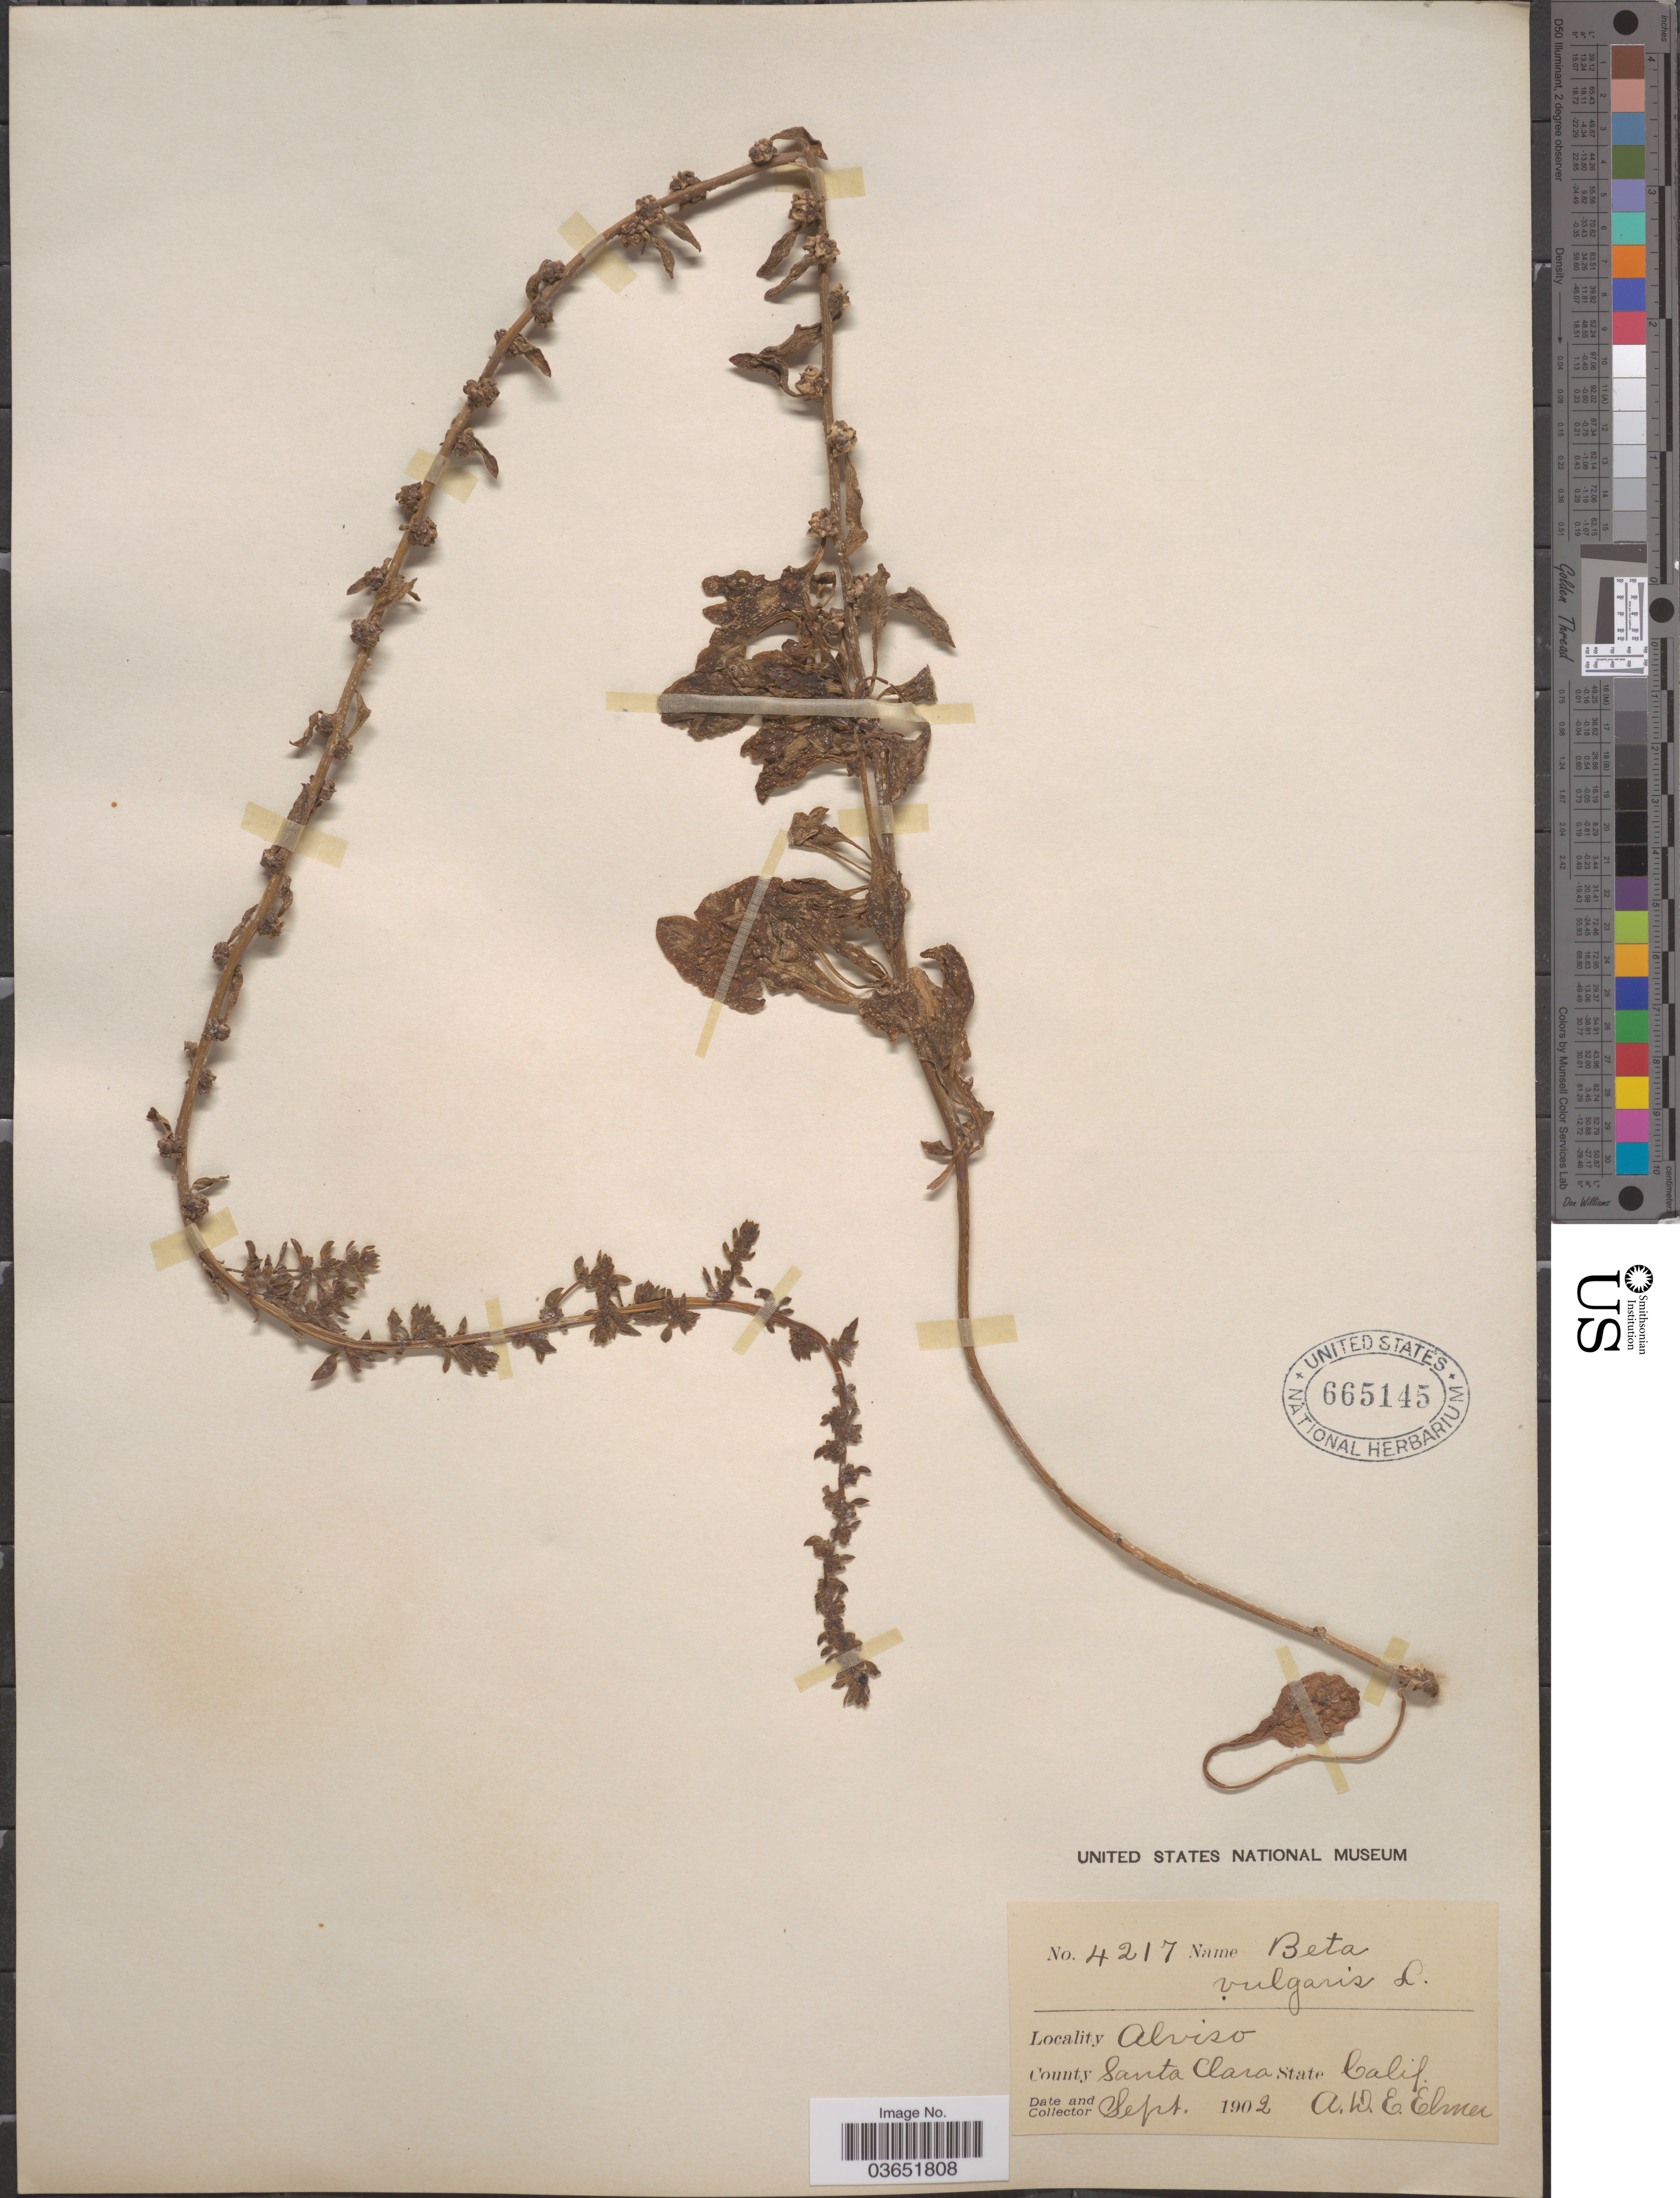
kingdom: Plantae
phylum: Tracheophyta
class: Magnoliopsida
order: Caryophyllales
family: Amaranthaceae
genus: Beta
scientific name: Beta vulgaris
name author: L.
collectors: A. D. E. Elmer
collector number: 4217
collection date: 1902-09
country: United States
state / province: California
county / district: Santa Clara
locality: Alviso. County Santa Clara.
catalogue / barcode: US 665145